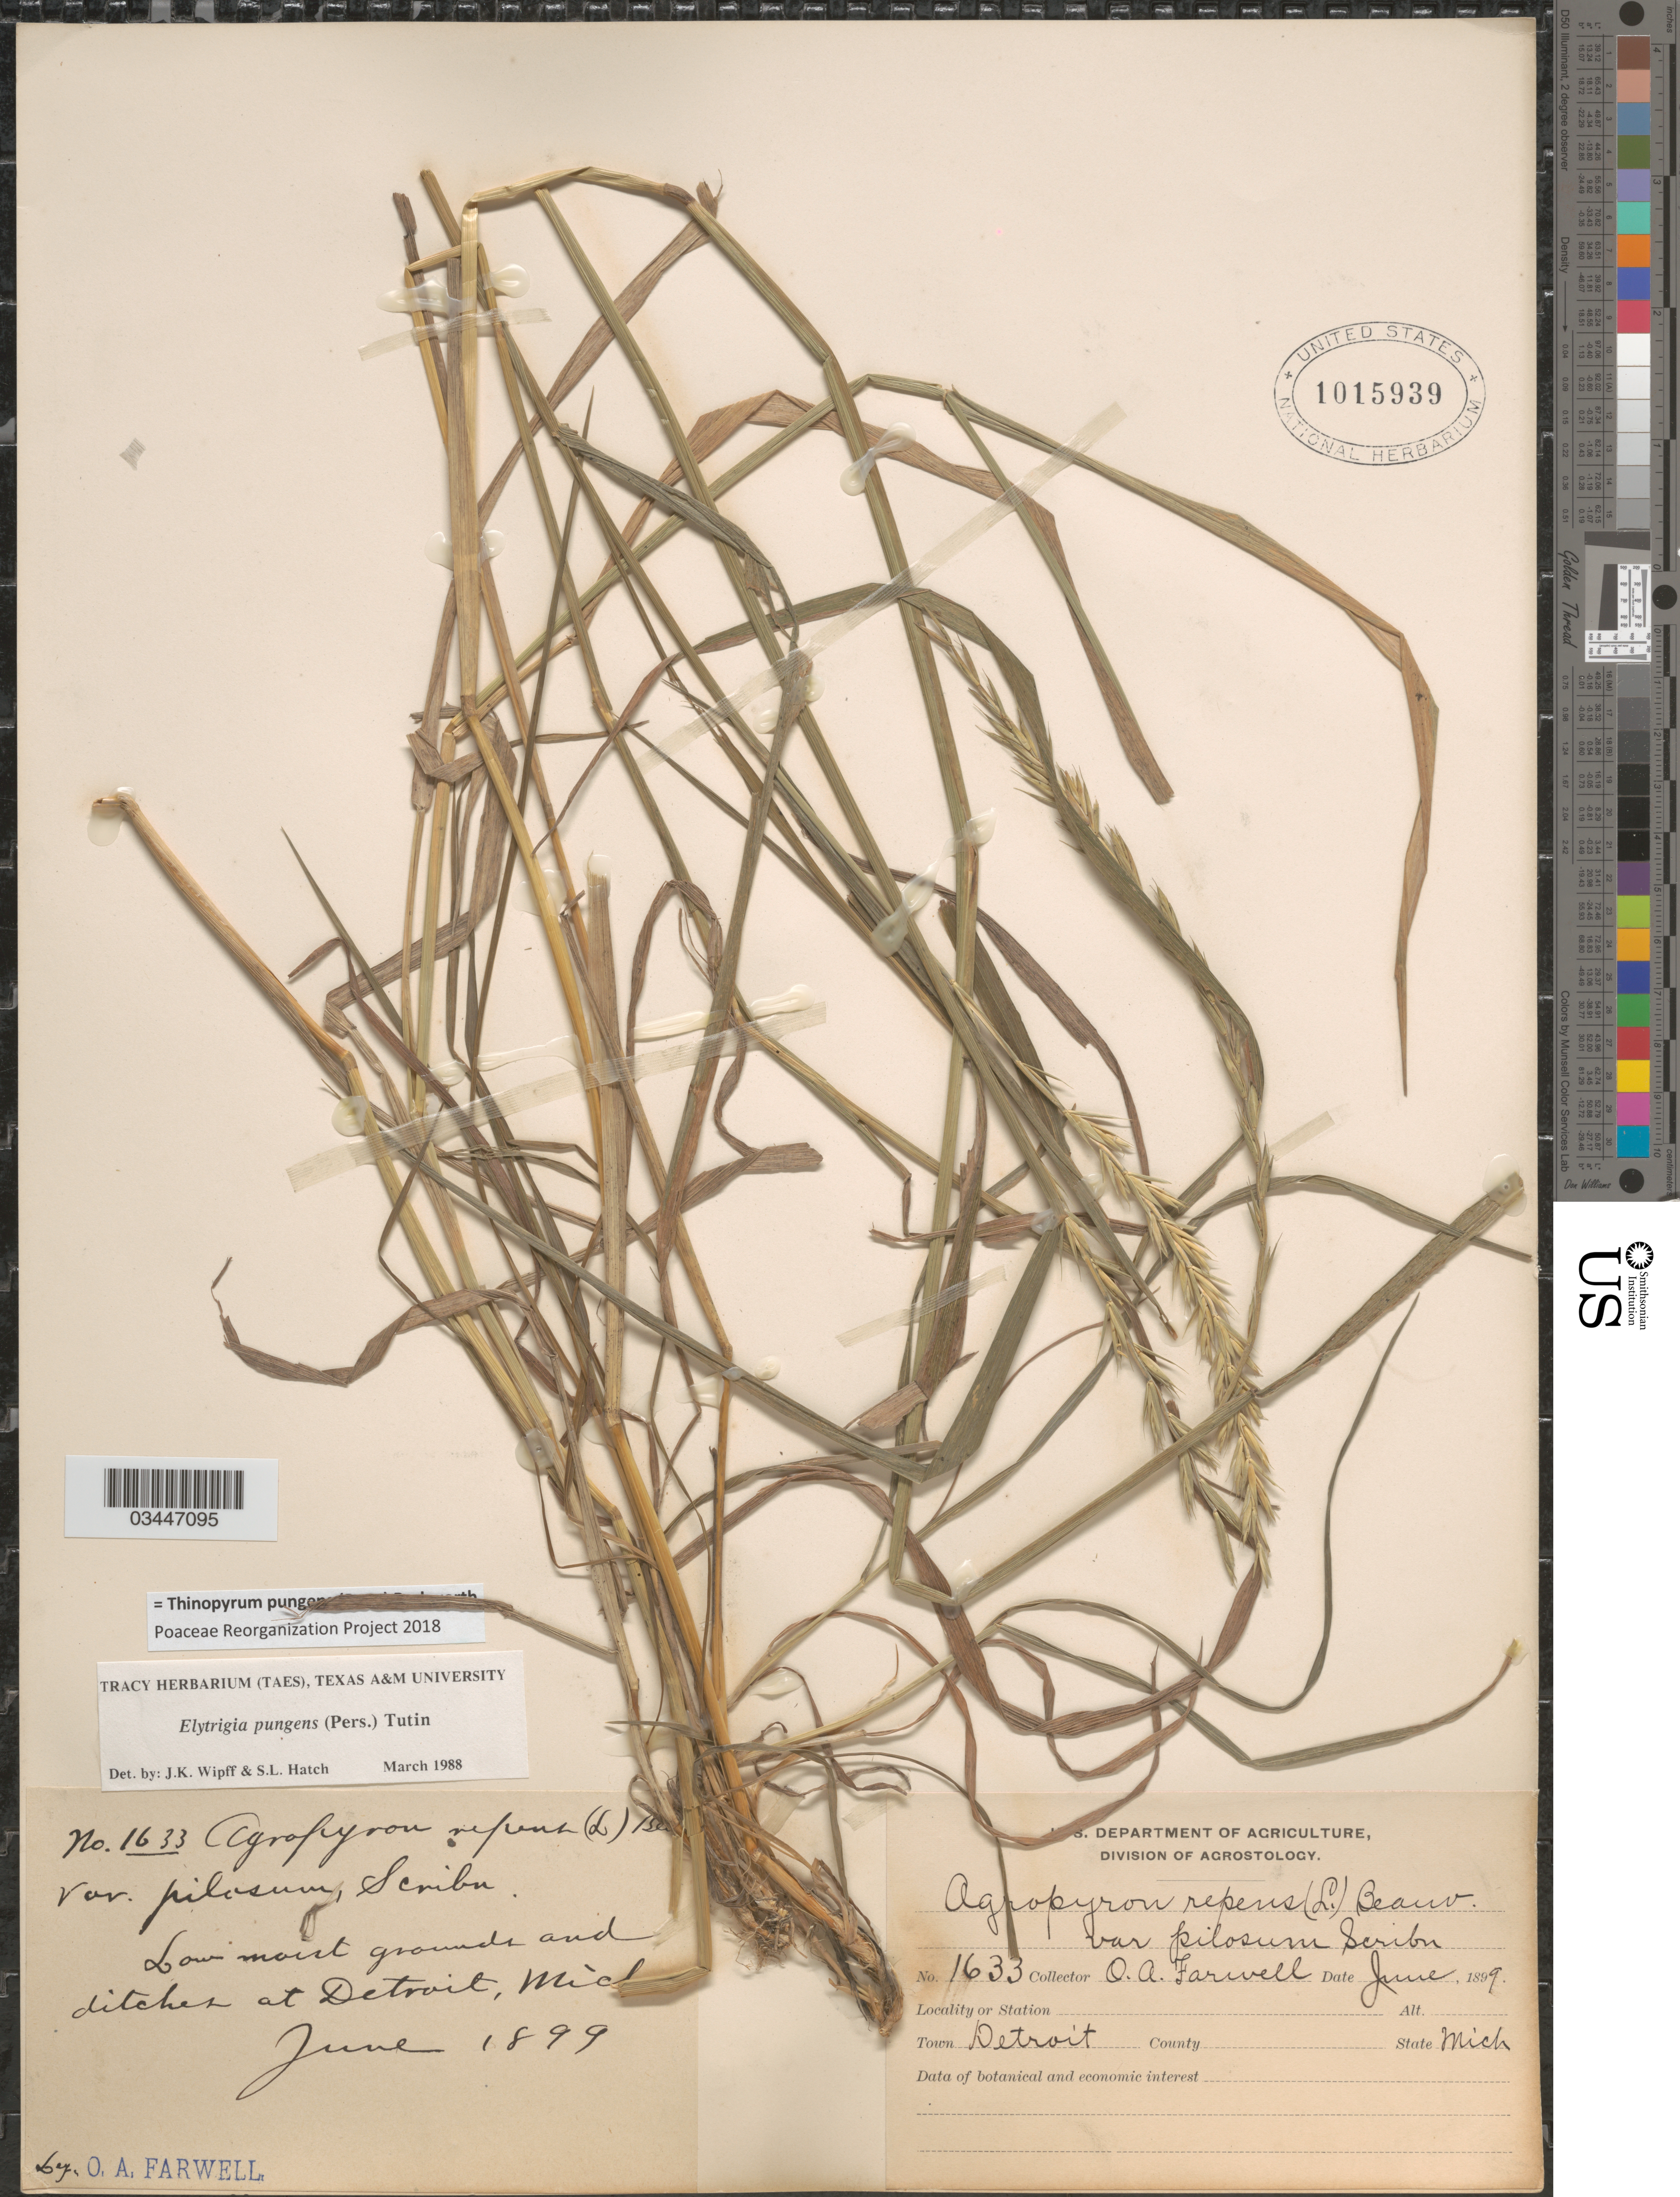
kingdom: Plantae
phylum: Tracheophyta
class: Liliopsida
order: Poales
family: Poaceae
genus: Thinopyrum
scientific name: Thinopyrum pungens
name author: (Pers.) Barkworth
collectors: O. Farwell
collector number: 1633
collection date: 1899-06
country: United States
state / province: Michigan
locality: Low moist grounds and ditches at Detroit.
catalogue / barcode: US 1015939